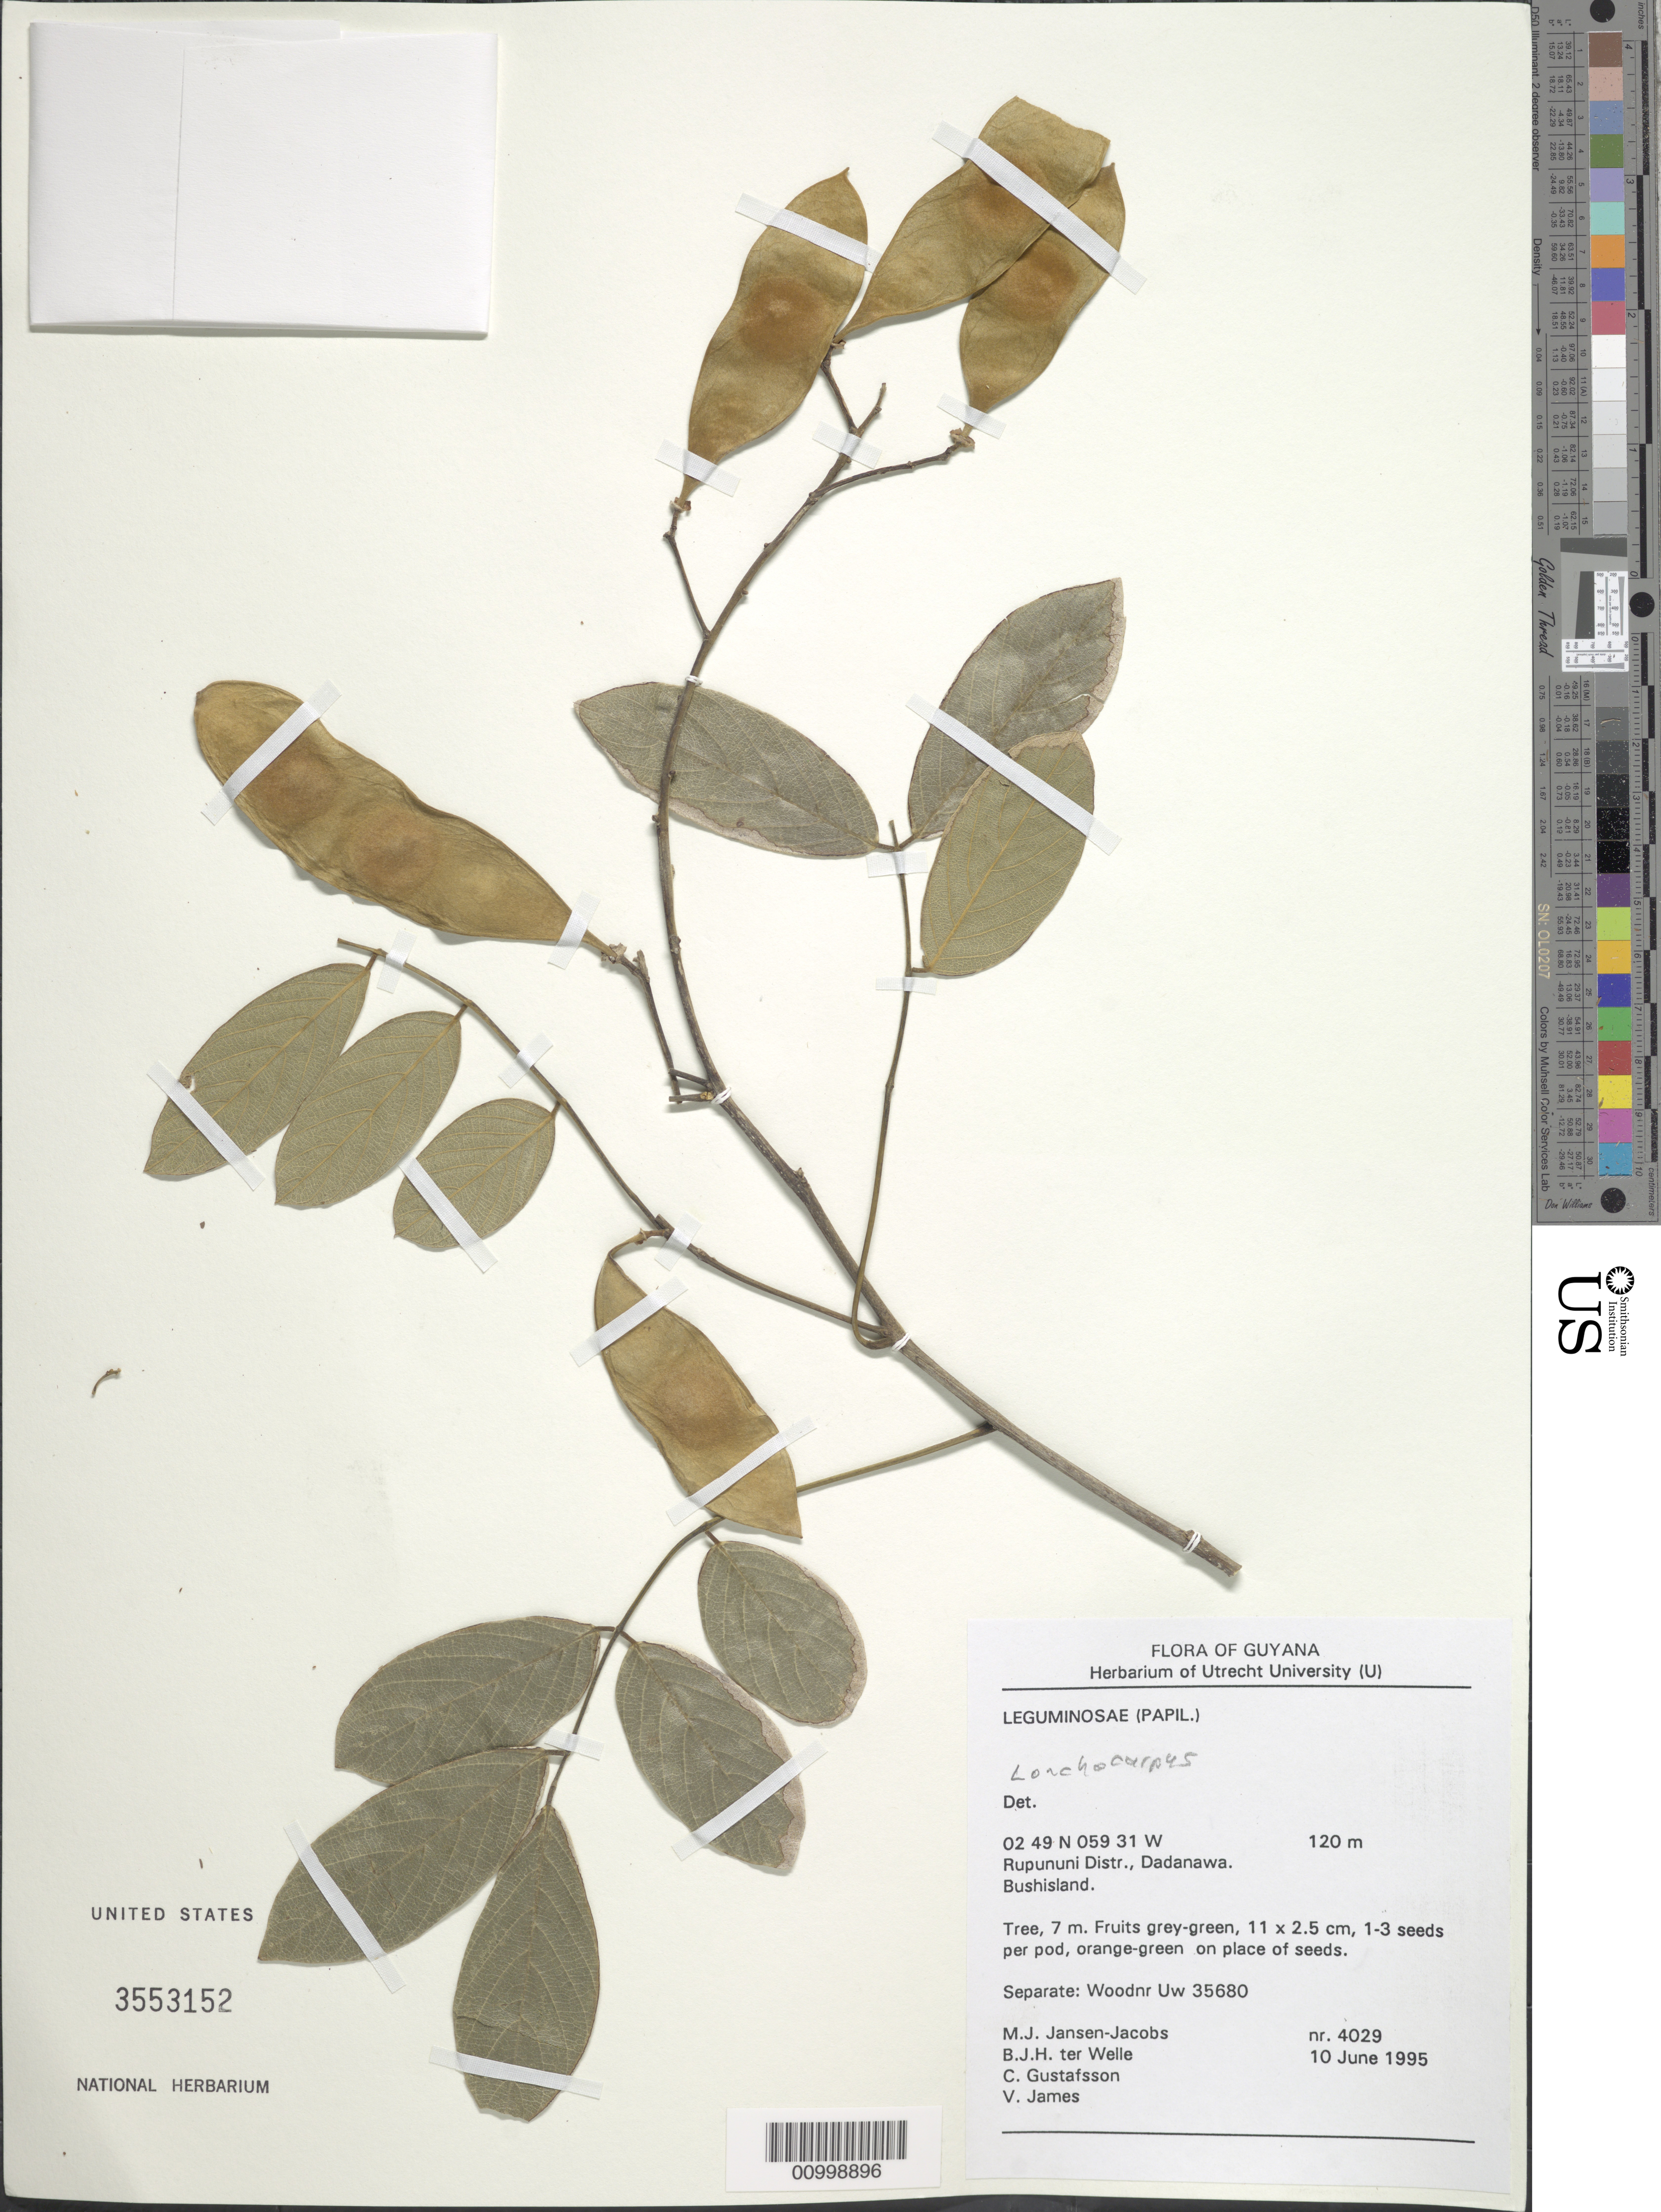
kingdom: Plantae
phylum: Tracheophyta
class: Magnoliopsida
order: Fabales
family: Fabaceae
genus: Lonchocarpus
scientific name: Lonchocarpus sp.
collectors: M. J. Jansen-Jacobs, B. Welle, C. G. Gustafsson & V. James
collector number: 4029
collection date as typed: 10-Jun-95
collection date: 1995-06-10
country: Guyana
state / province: U. Takutu-U. Essequibo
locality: Dadanawa, Rupununi River, Rupununi District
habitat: Bush island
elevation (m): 120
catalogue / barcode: US 3553152